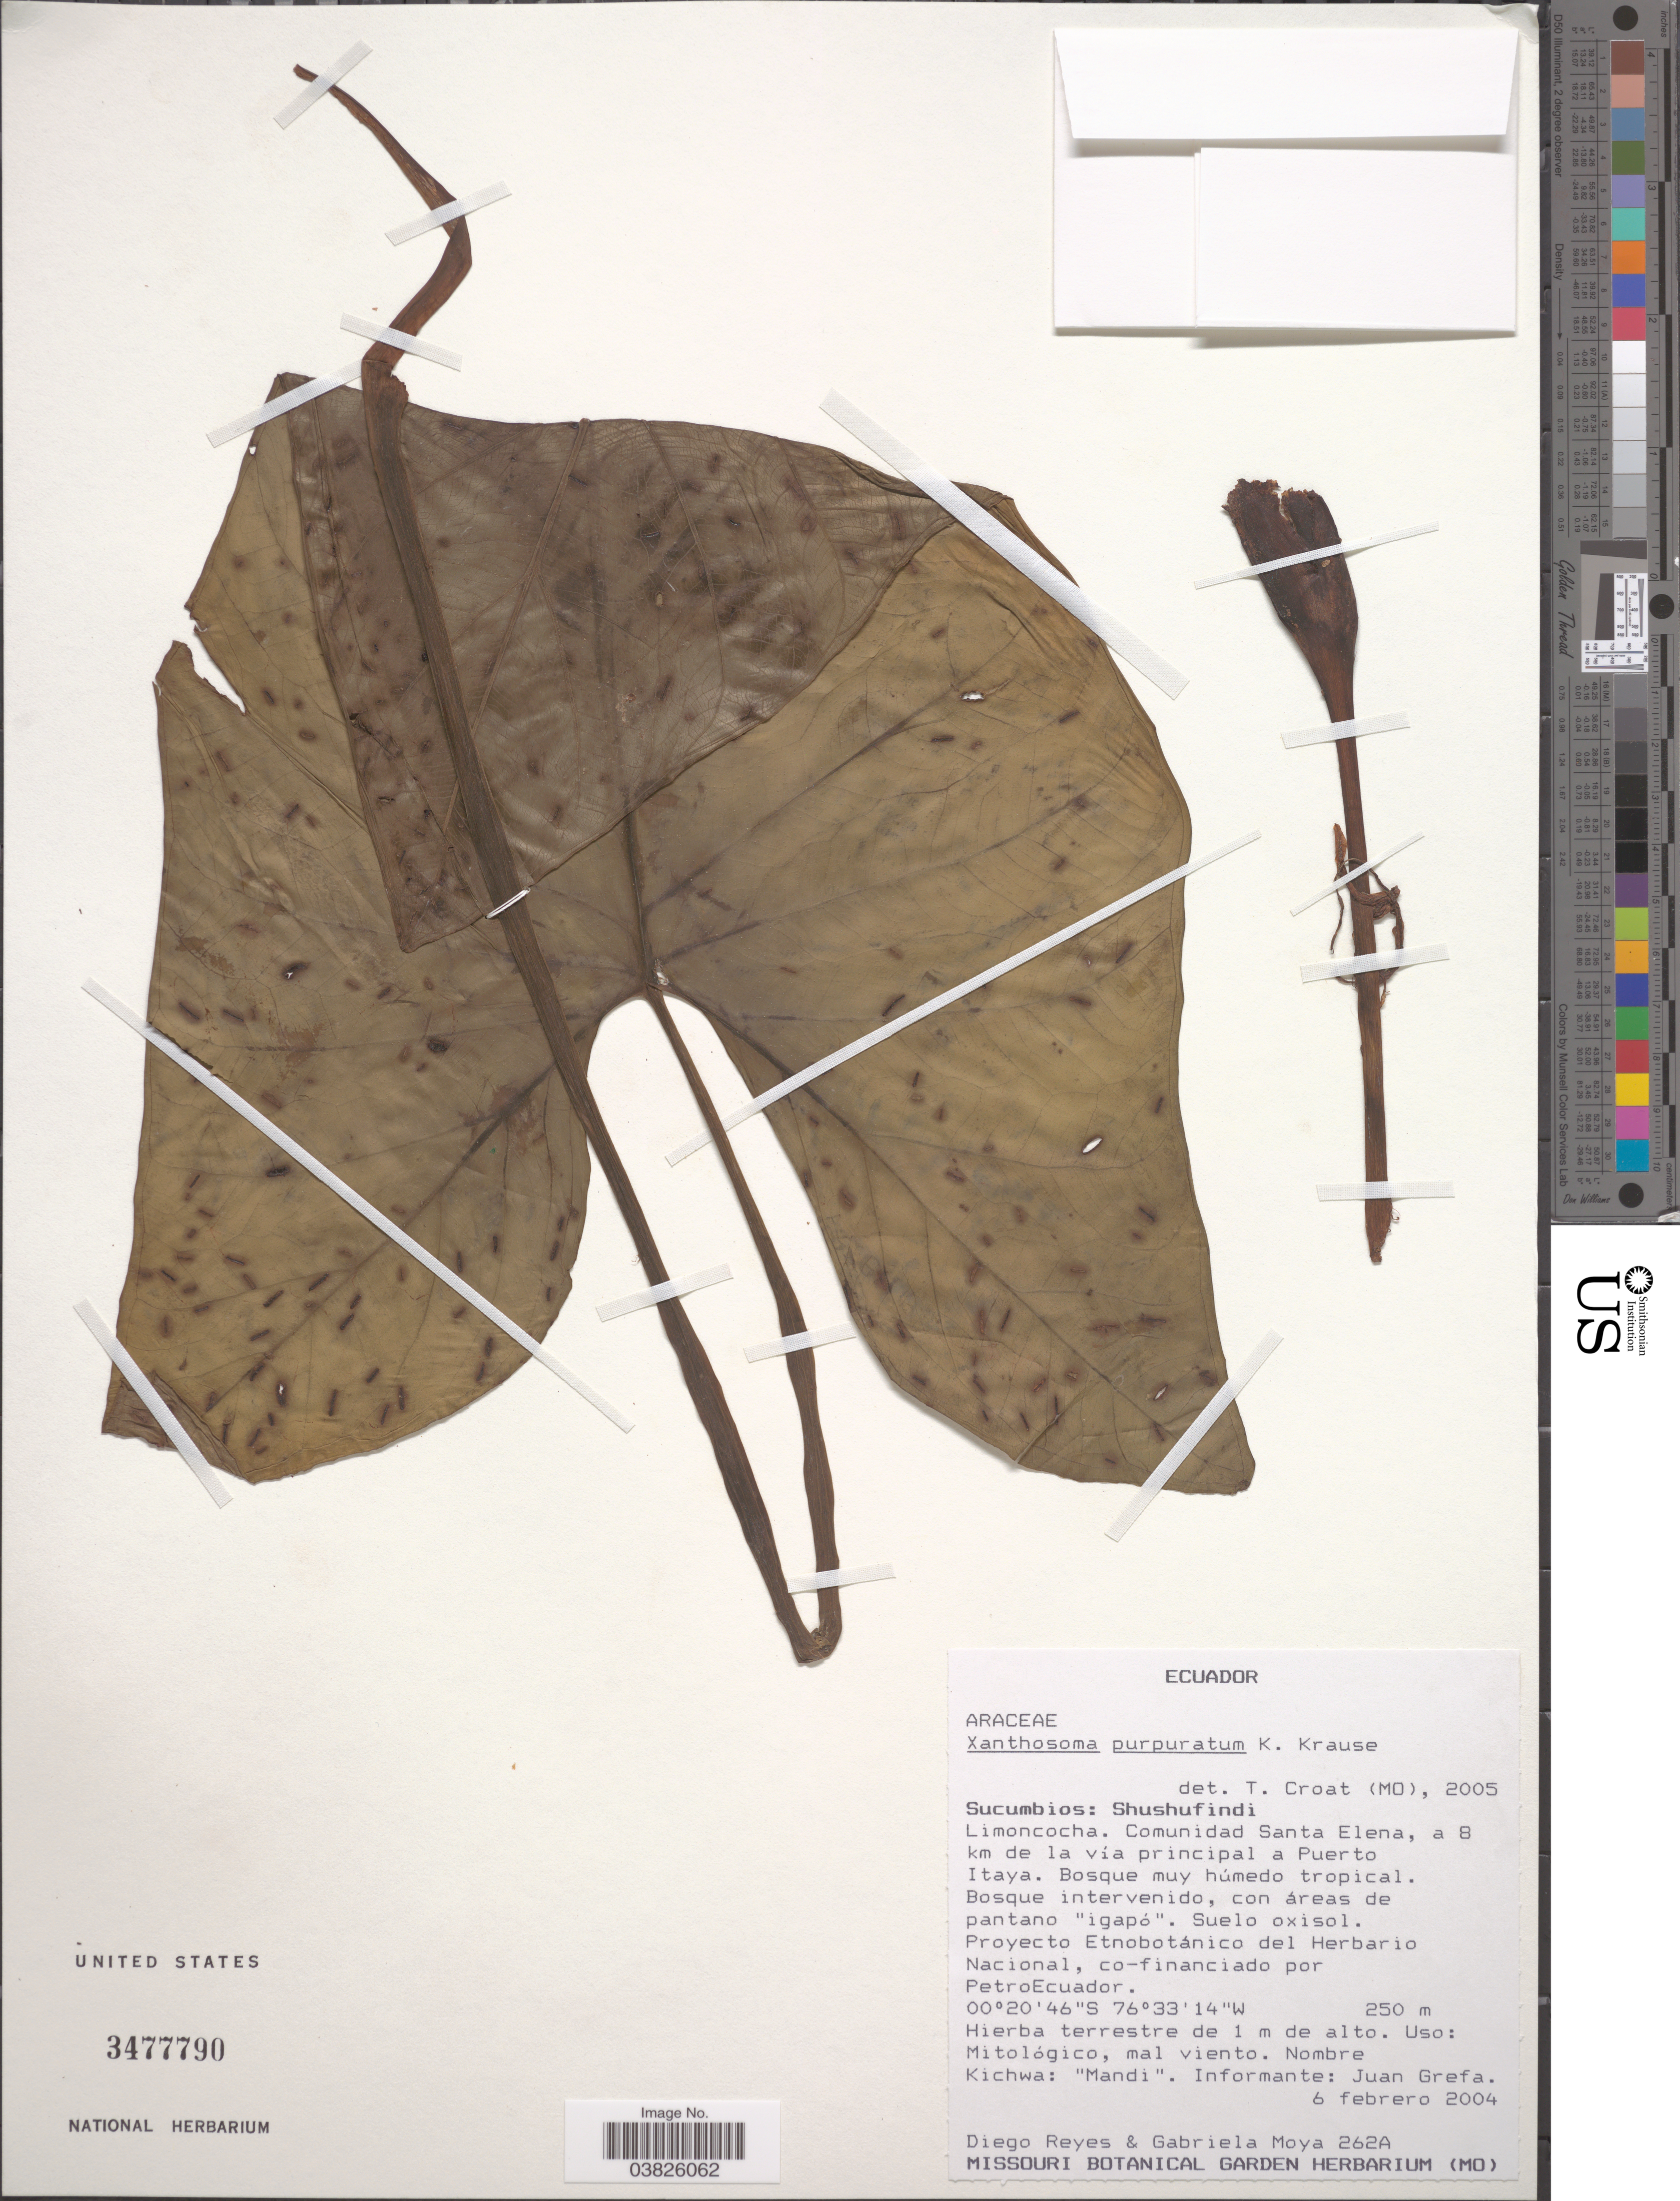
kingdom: Plantae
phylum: Tracheophyta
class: Liliopsida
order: Alismatales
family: Araceae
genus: Xanthosoma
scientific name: Xanthosoma purpurata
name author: K. Krause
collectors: D. Reyes & G. Moya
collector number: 262A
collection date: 2004-02-06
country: Ecuador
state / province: Sucumbíos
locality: Shushufindi. Limoncocha. Comunidad Santa Elena, a 8 km de la vía principal a Puerto Itaya.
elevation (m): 250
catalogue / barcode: US 3477790